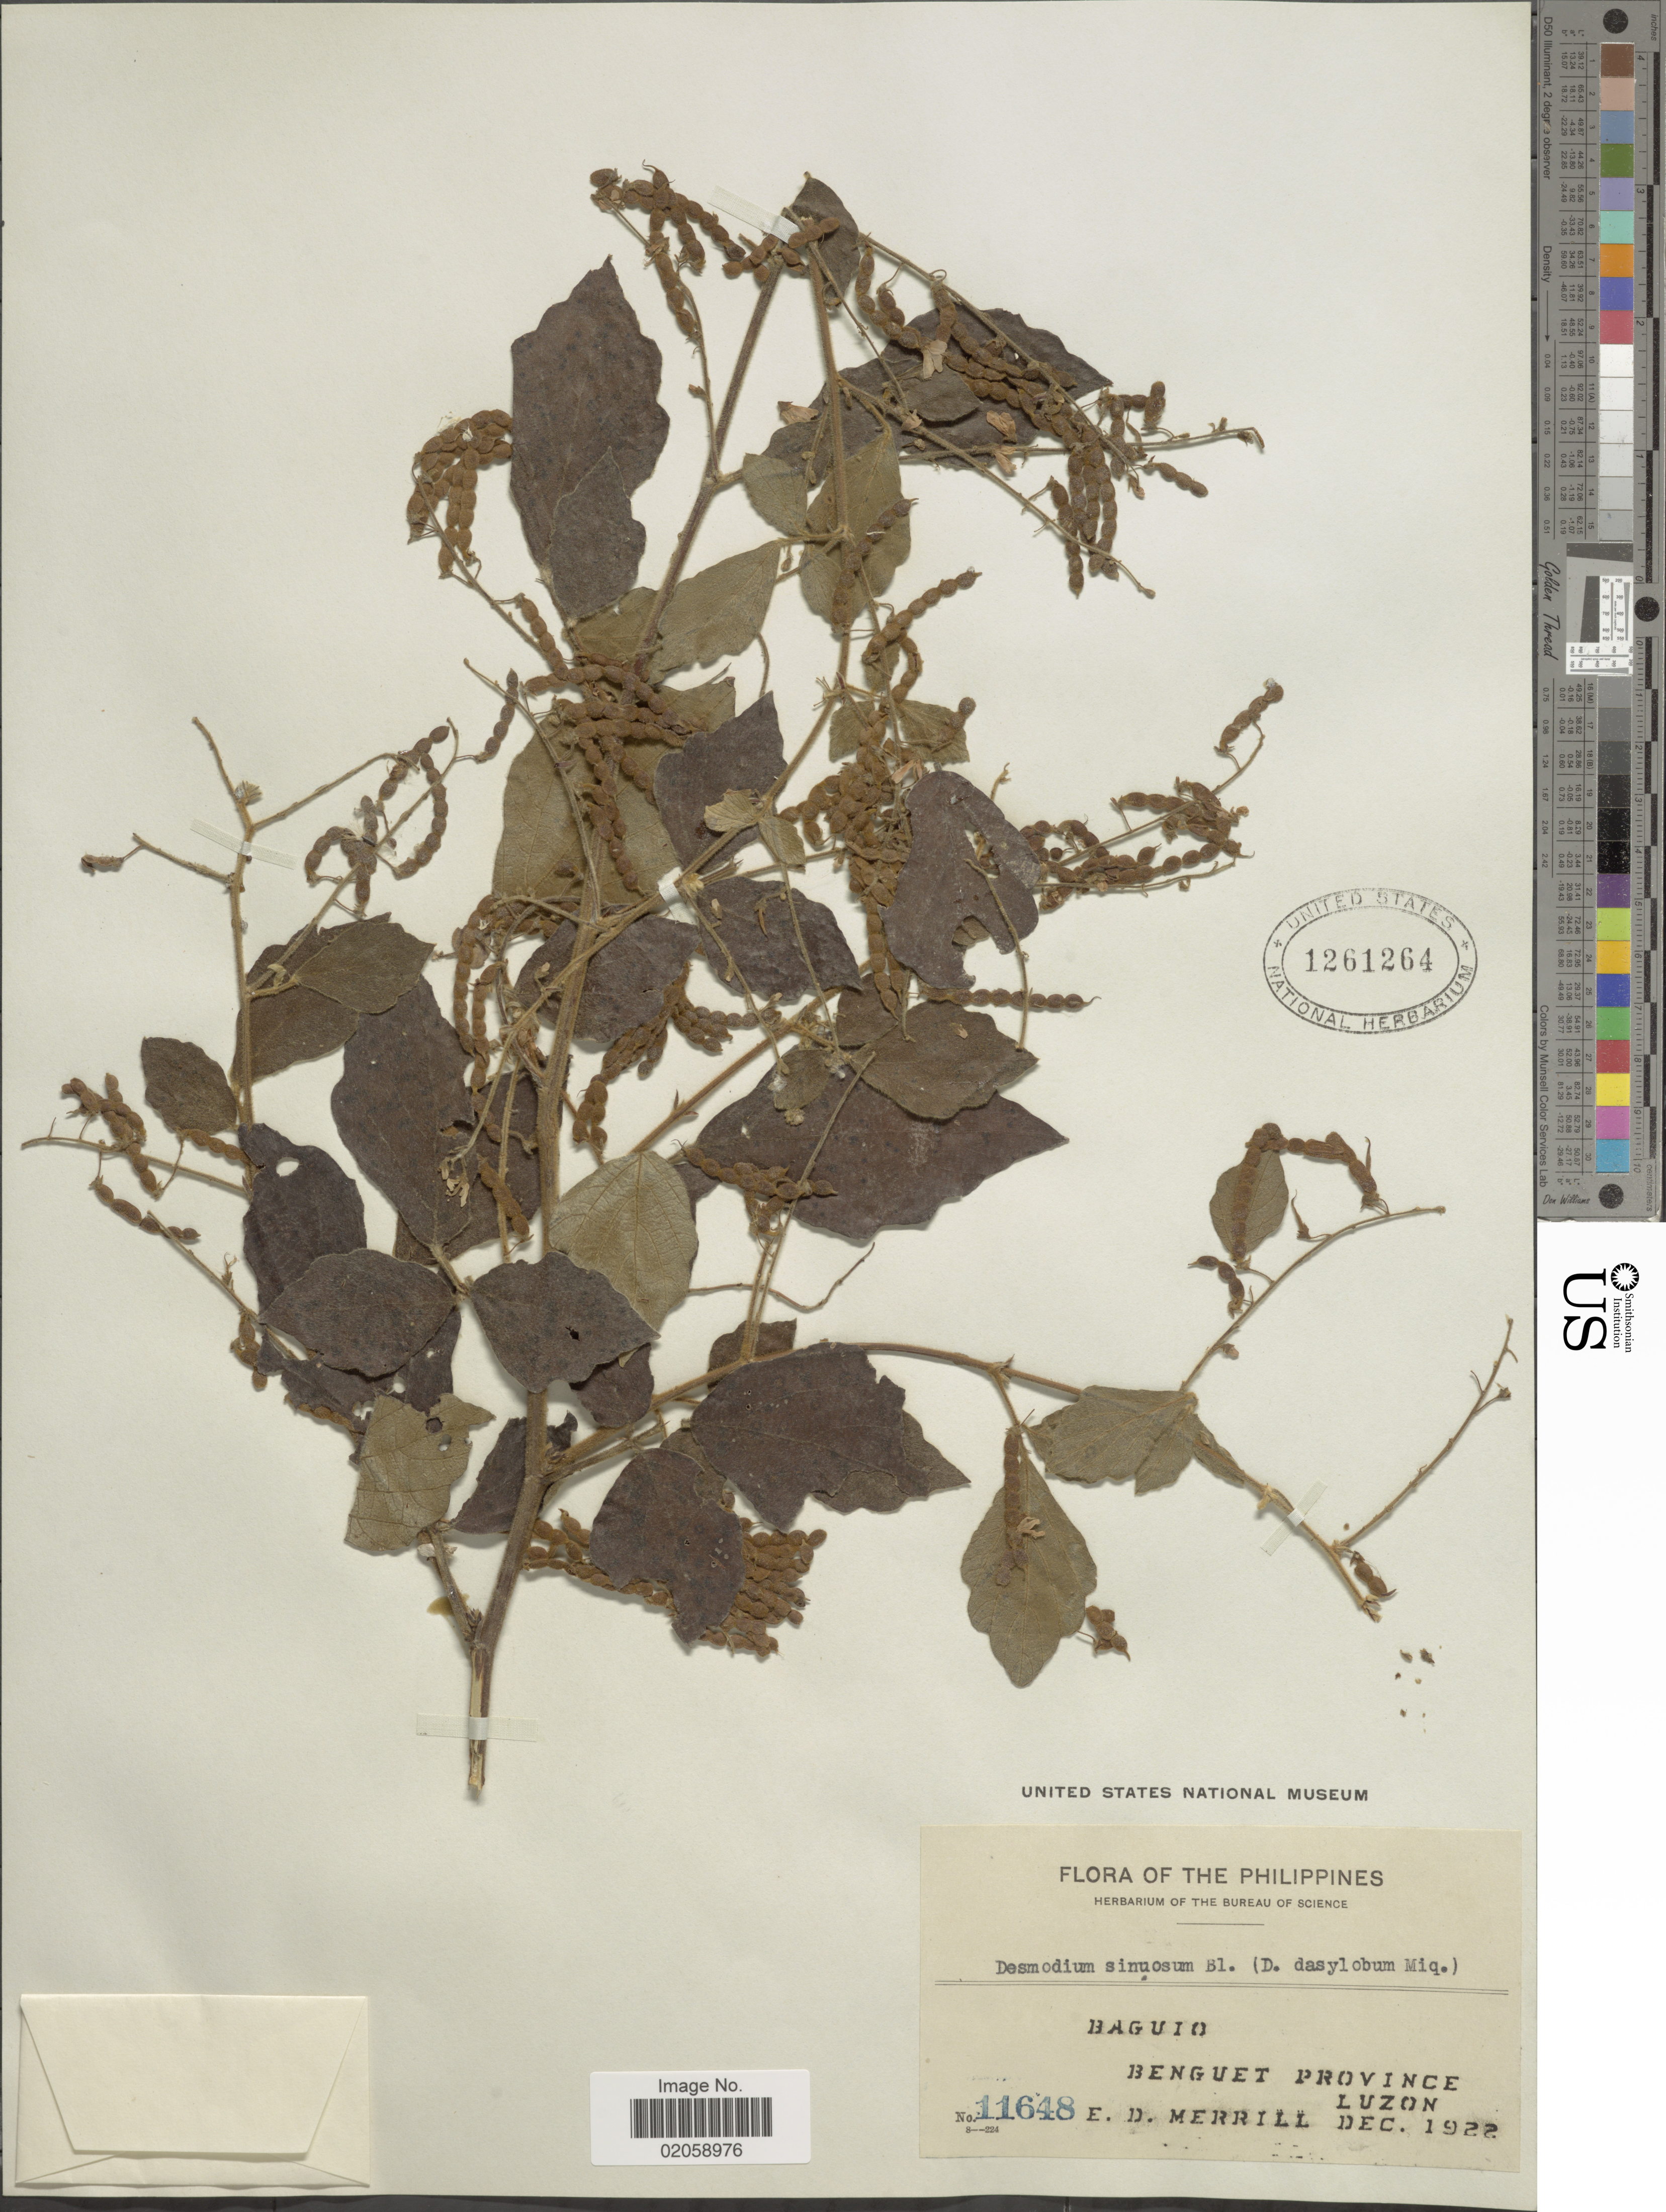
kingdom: Plantae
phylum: Tracheophyta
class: Magnoliopsida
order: Fabales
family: Fabaceae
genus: Puhuaea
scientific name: Puhuaea sequax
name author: (Wall.) H. Ohashi & K. Ohashi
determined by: Strong, Mark T., (BOT), Smithsonian Institution - National Museum of Natural History (UNITED STATES)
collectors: E. D. Merrill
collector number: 11648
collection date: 1922-12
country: Philippines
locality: Baguio. Benguet Province. Luzon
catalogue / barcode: US 1261264